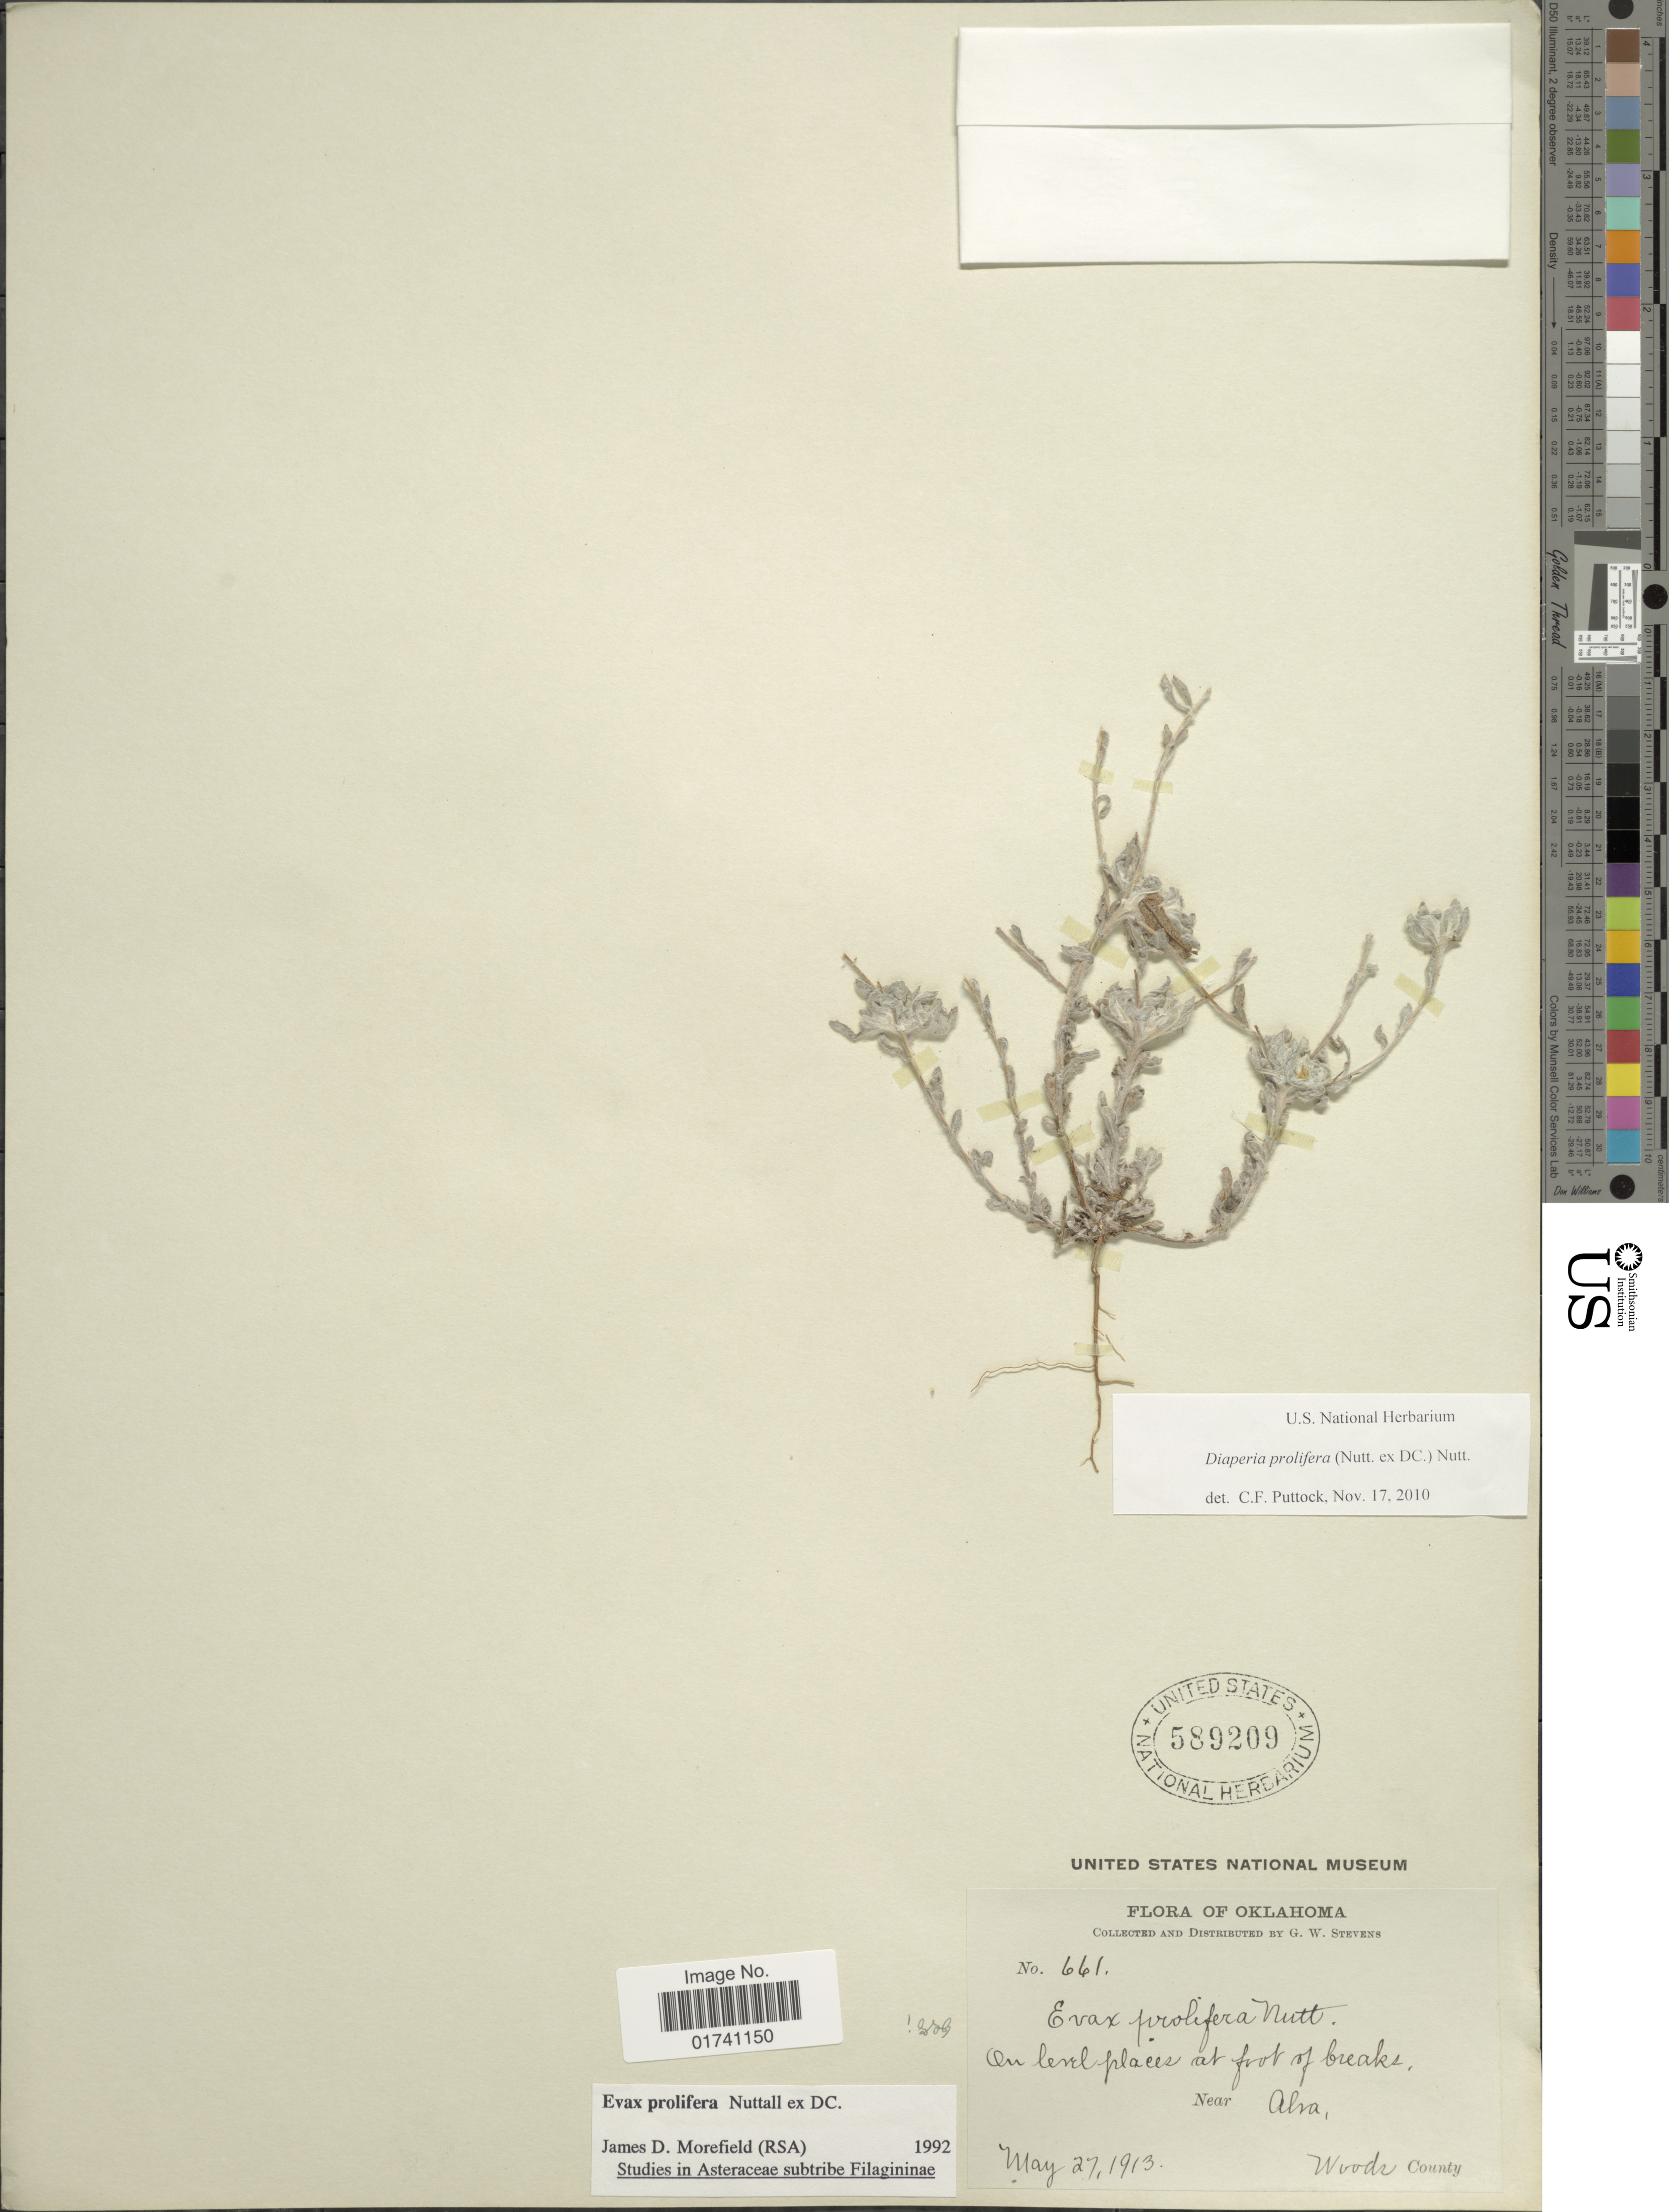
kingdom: Plantae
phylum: Tracheophyta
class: Magnoliopsida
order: Asterales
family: Asteraceae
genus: Diaperia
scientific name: Diaperia prolifera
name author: (Nutt. ex DC.) Morefield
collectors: G. W. Stevens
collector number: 661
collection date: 1913-05-27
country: United States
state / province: Oklahoma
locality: Near Alva. Woods County.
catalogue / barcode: US 589209